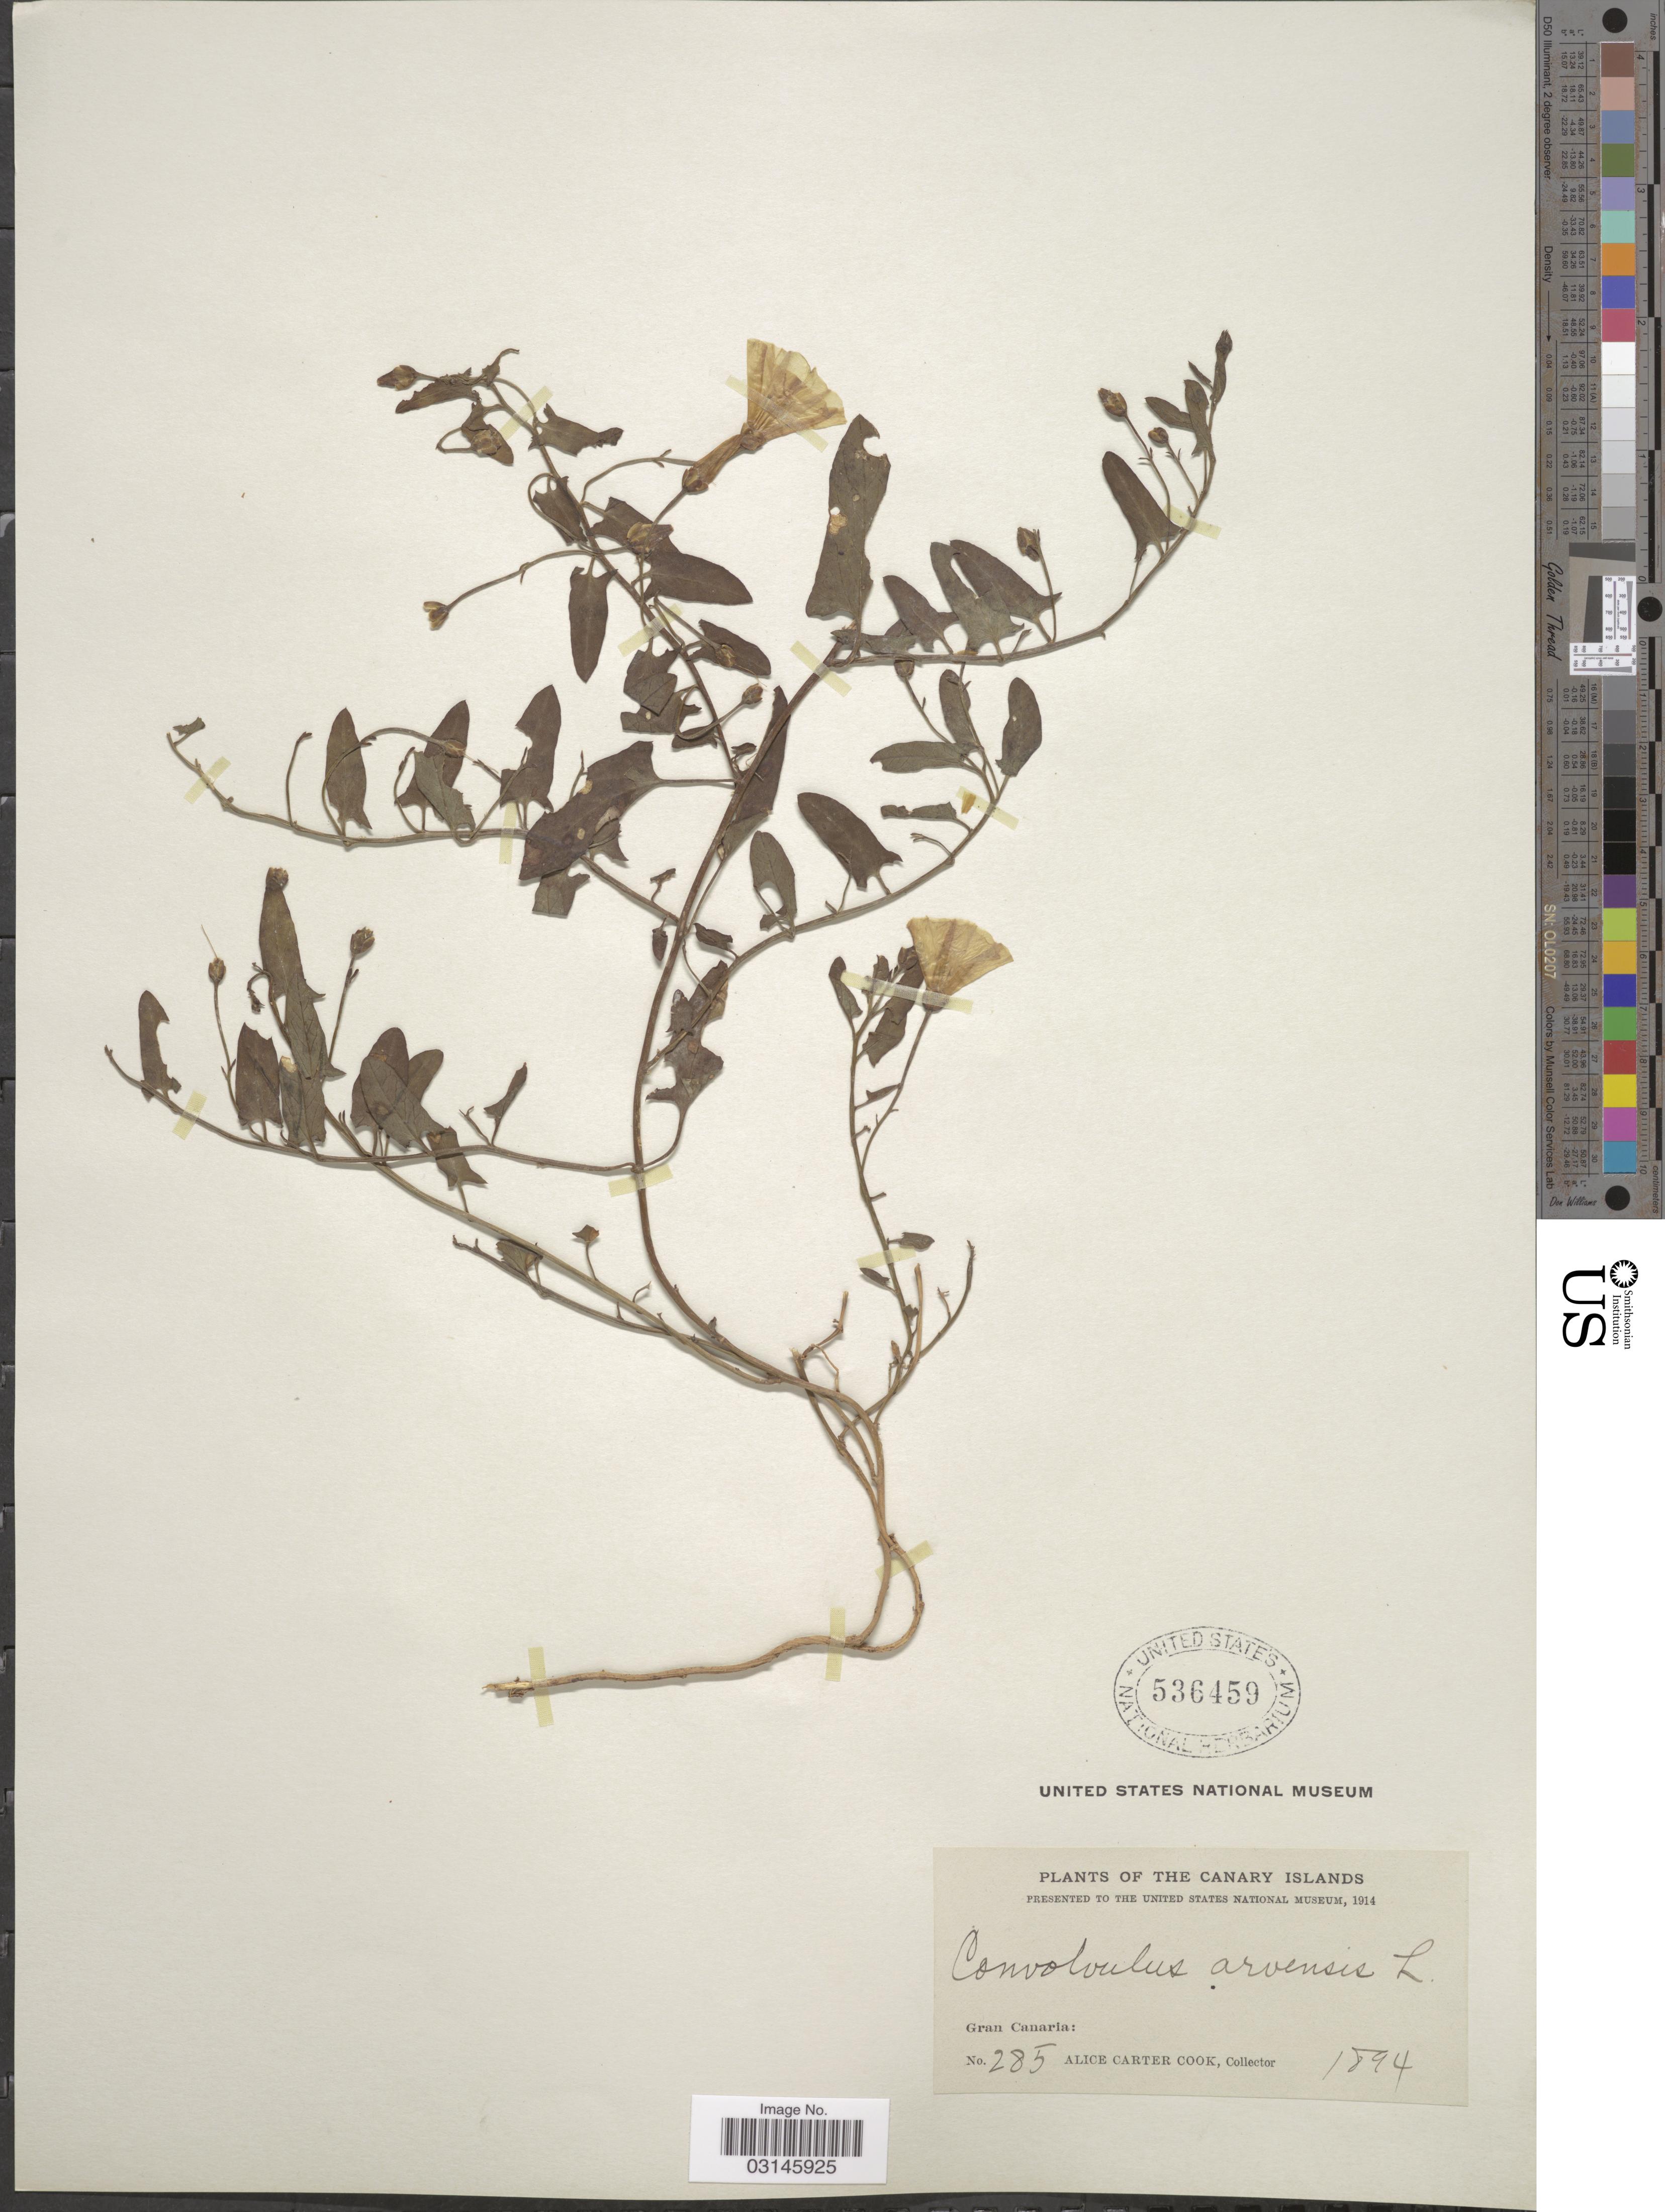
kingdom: Plantae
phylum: Tracheophyta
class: Magnoliopsida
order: Solanales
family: Convolvulaceae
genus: Convolvulus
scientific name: Convolvulus arvensis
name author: L.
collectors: Alice C. Cook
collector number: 285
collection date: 1894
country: Spain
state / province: Canarias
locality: The Canary Islands, Gran Canaria.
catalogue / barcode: US 536459